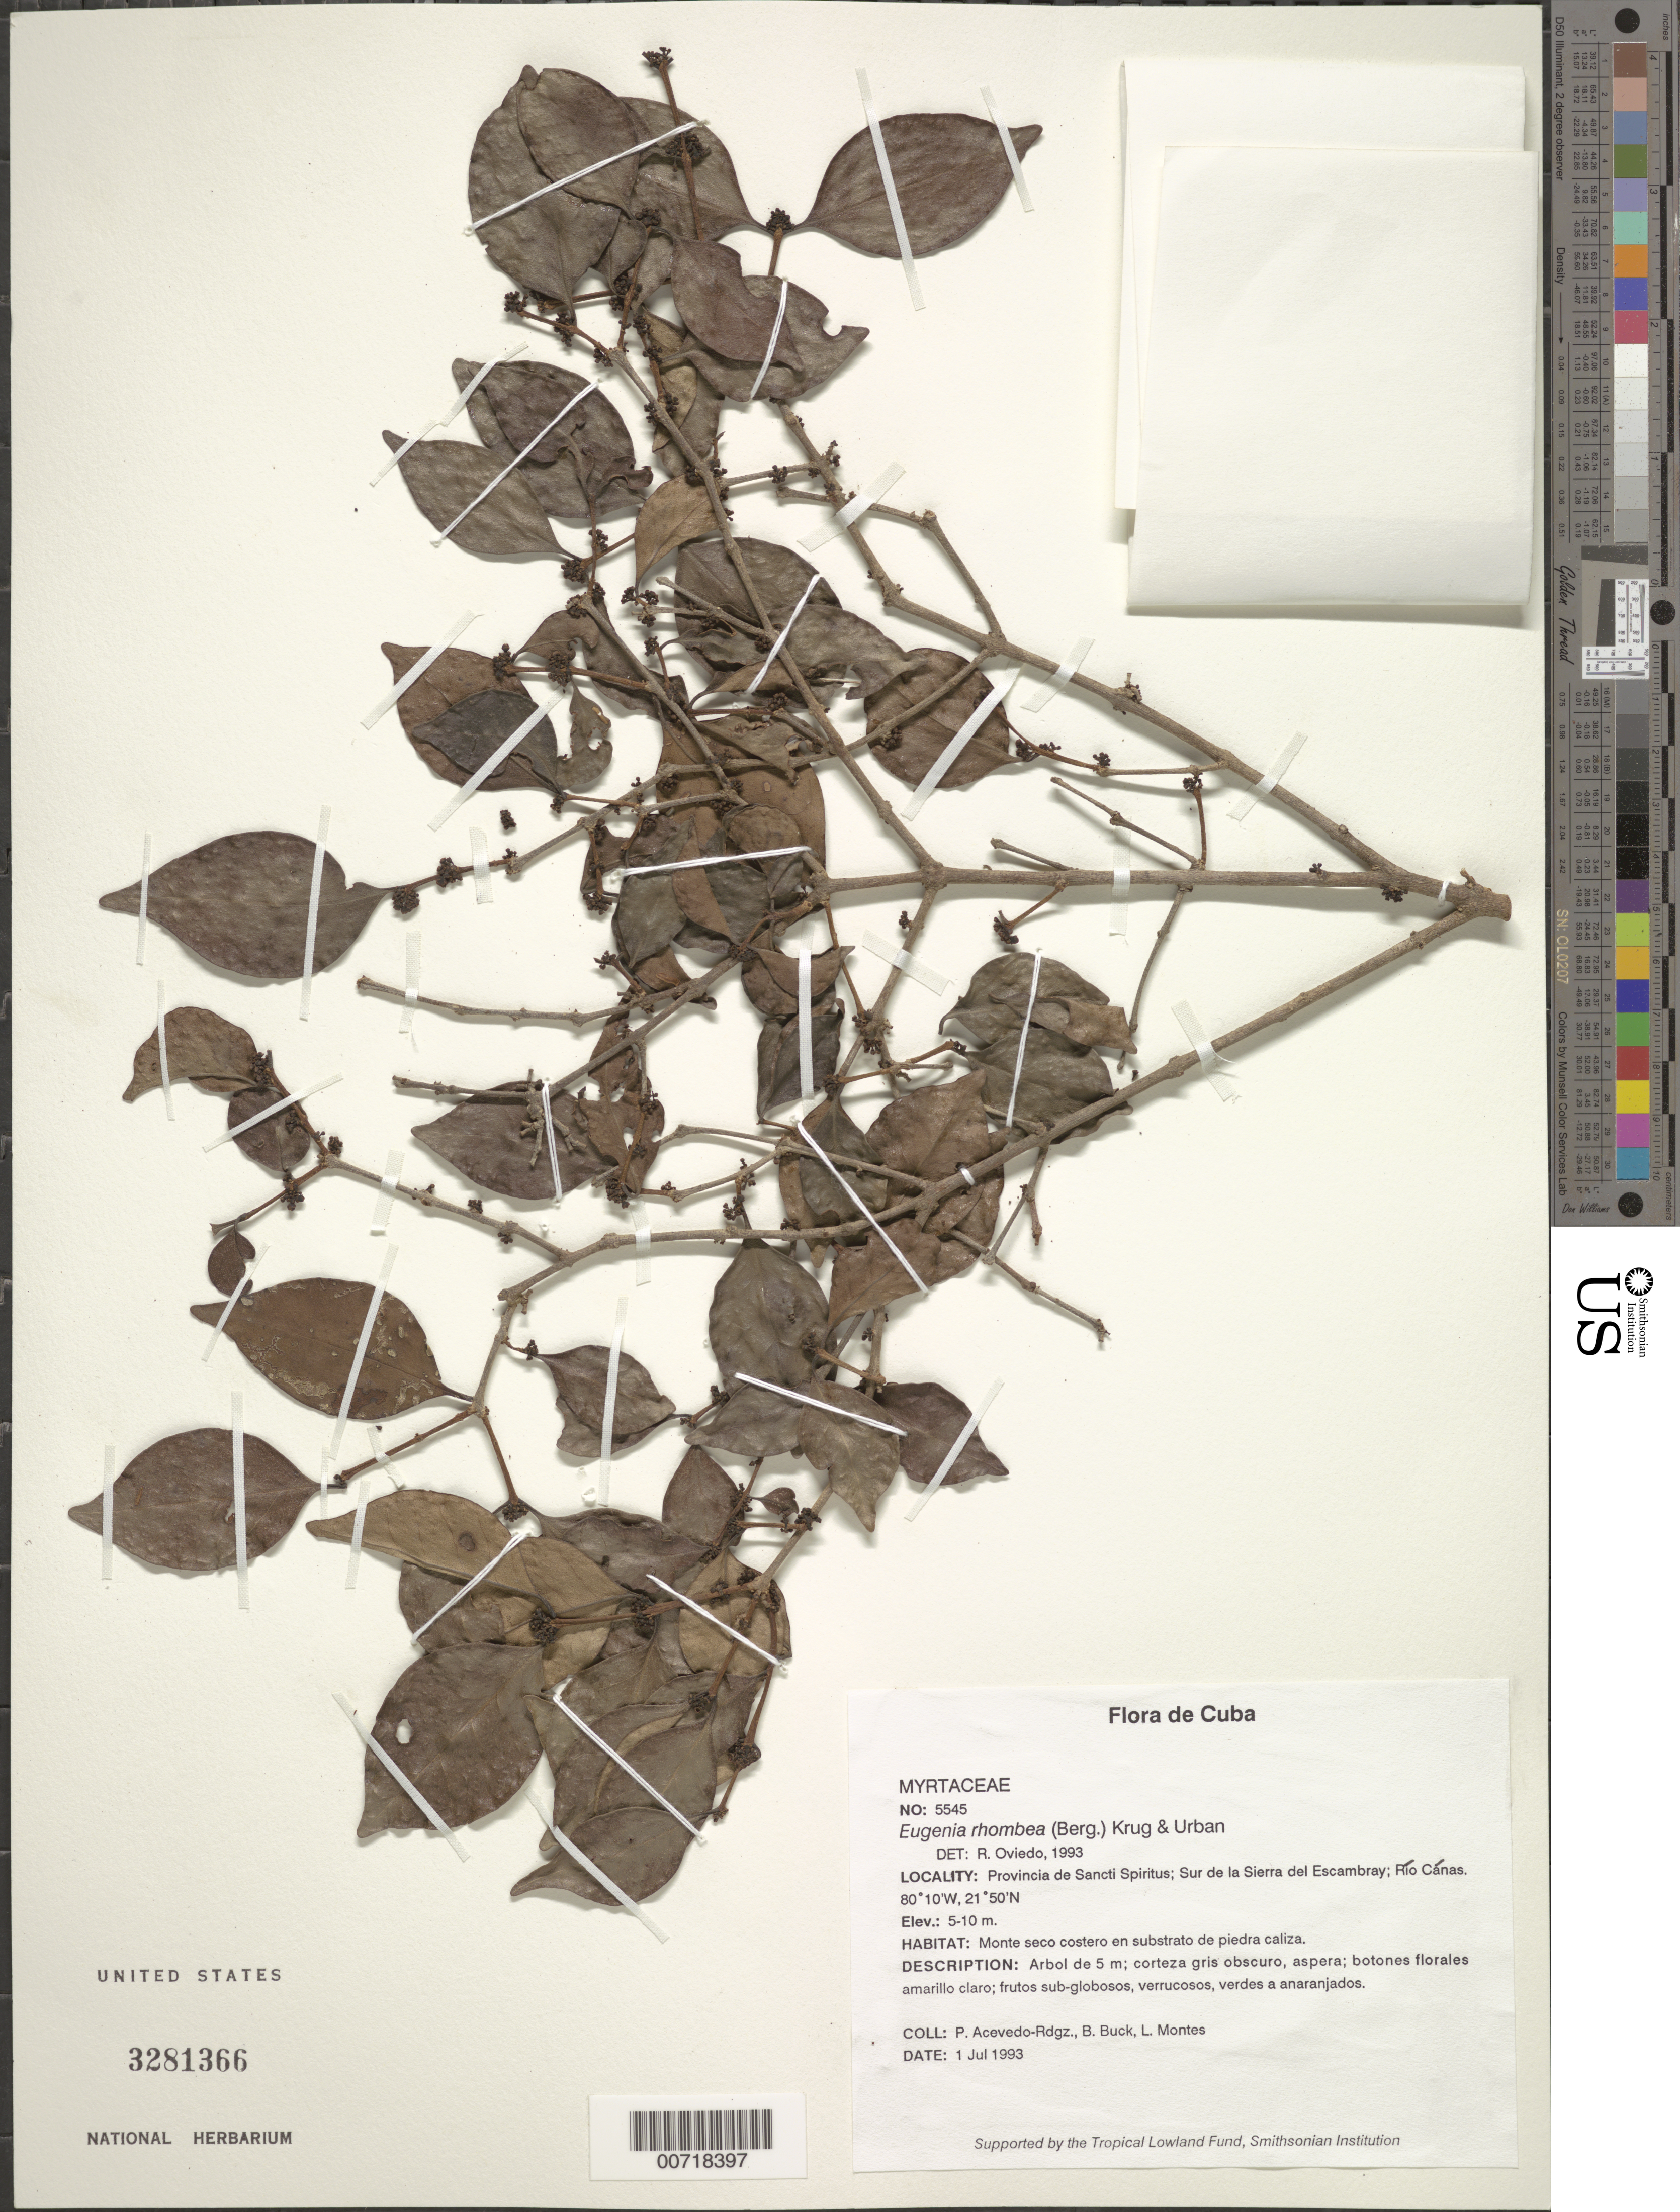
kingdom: Plantae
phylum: Tracheophyta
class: Magnoliopsida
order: Myrtales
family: Myrtaceae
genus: Eugenia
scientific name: Eugenia axillaris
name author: (Sw.) Willd.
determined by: Holst, Bruce K.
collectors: P. Acevedo-Rodr., B. Buck & L. Montes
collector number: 5545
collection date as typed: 01 Jul 1993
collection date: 1993-07-01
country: Cuba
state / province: Sancti Spiritus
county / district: Municipio de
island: Cuba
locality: Sur de la Sierra del Escambray; Río Canas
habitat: Monte seco costero en substrato de piedra caliza.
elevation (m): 5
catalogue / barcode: US 3281366